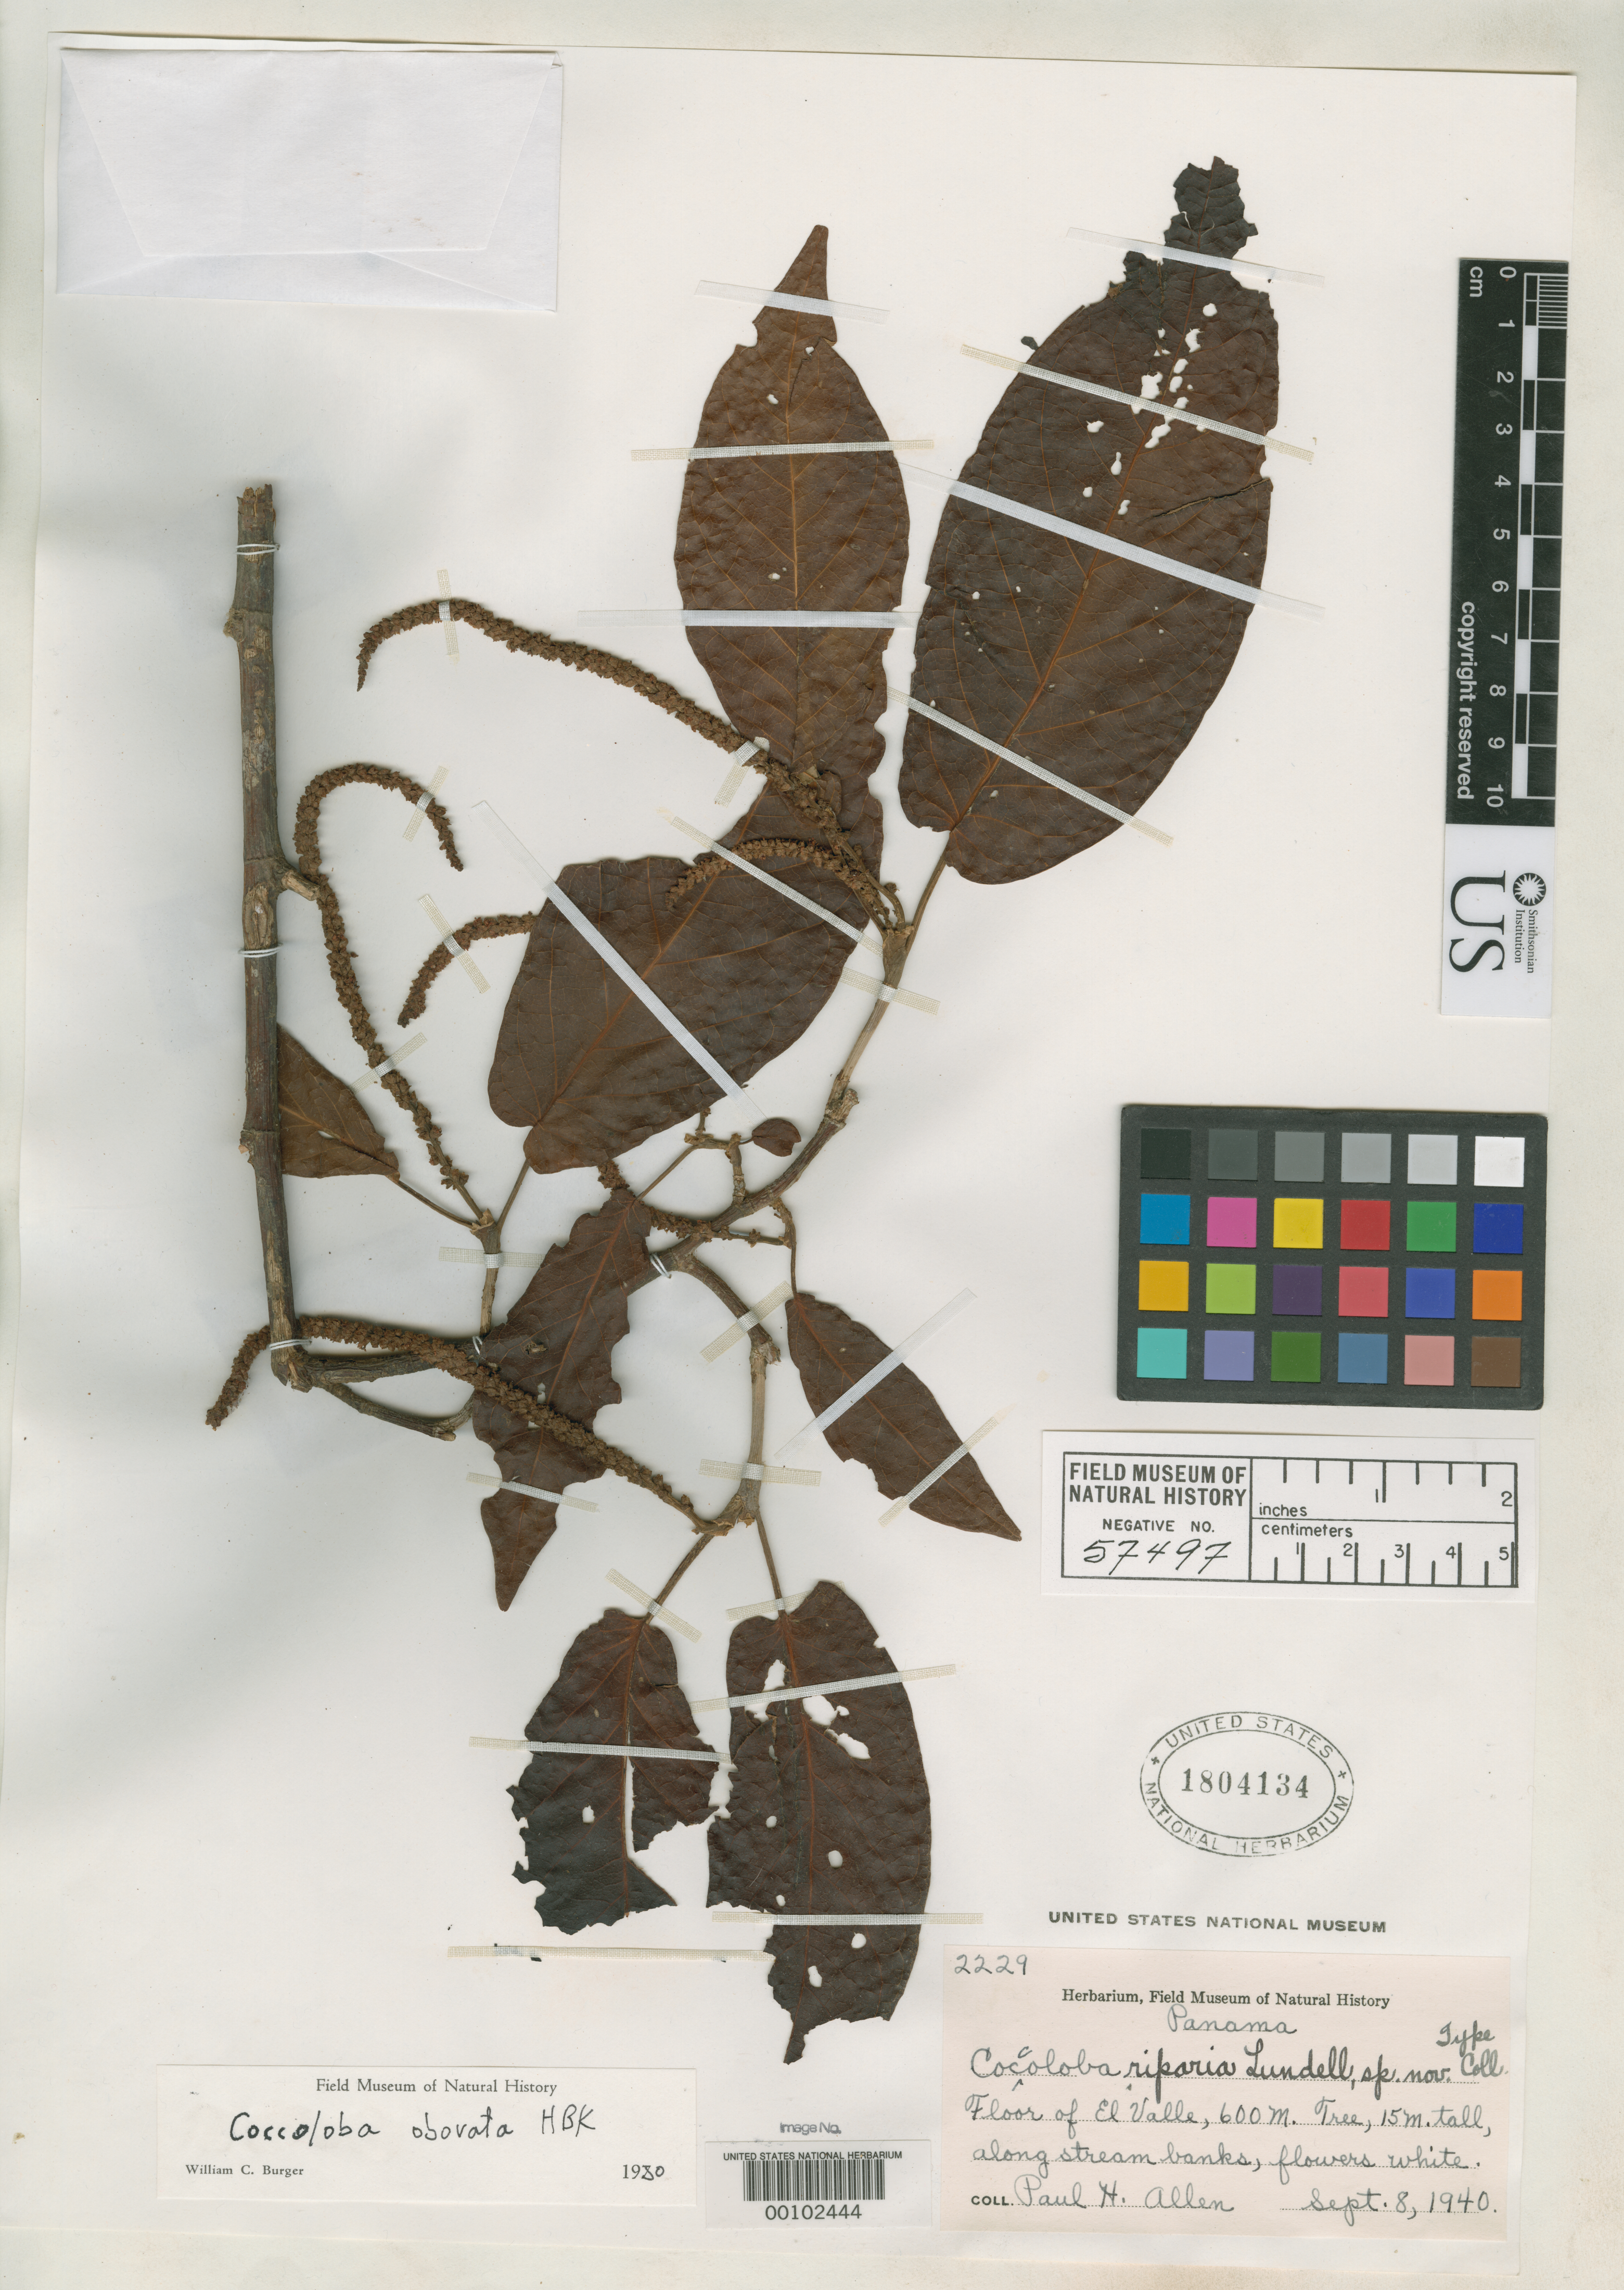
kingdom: Plantae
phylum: Tracheophyta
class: Magnoliopsida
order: Caryophyllales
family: Polygonaceae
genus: Coccoloba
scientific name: Coccoloba riparia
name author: Lundell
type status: Isotype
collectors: P. H. Allen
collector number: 2229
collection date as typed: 08 Sep 1940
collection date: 1940-09-08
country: Panama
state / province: Coclé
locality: Floor of el Valle.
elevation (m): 600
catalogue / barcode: US 1804134